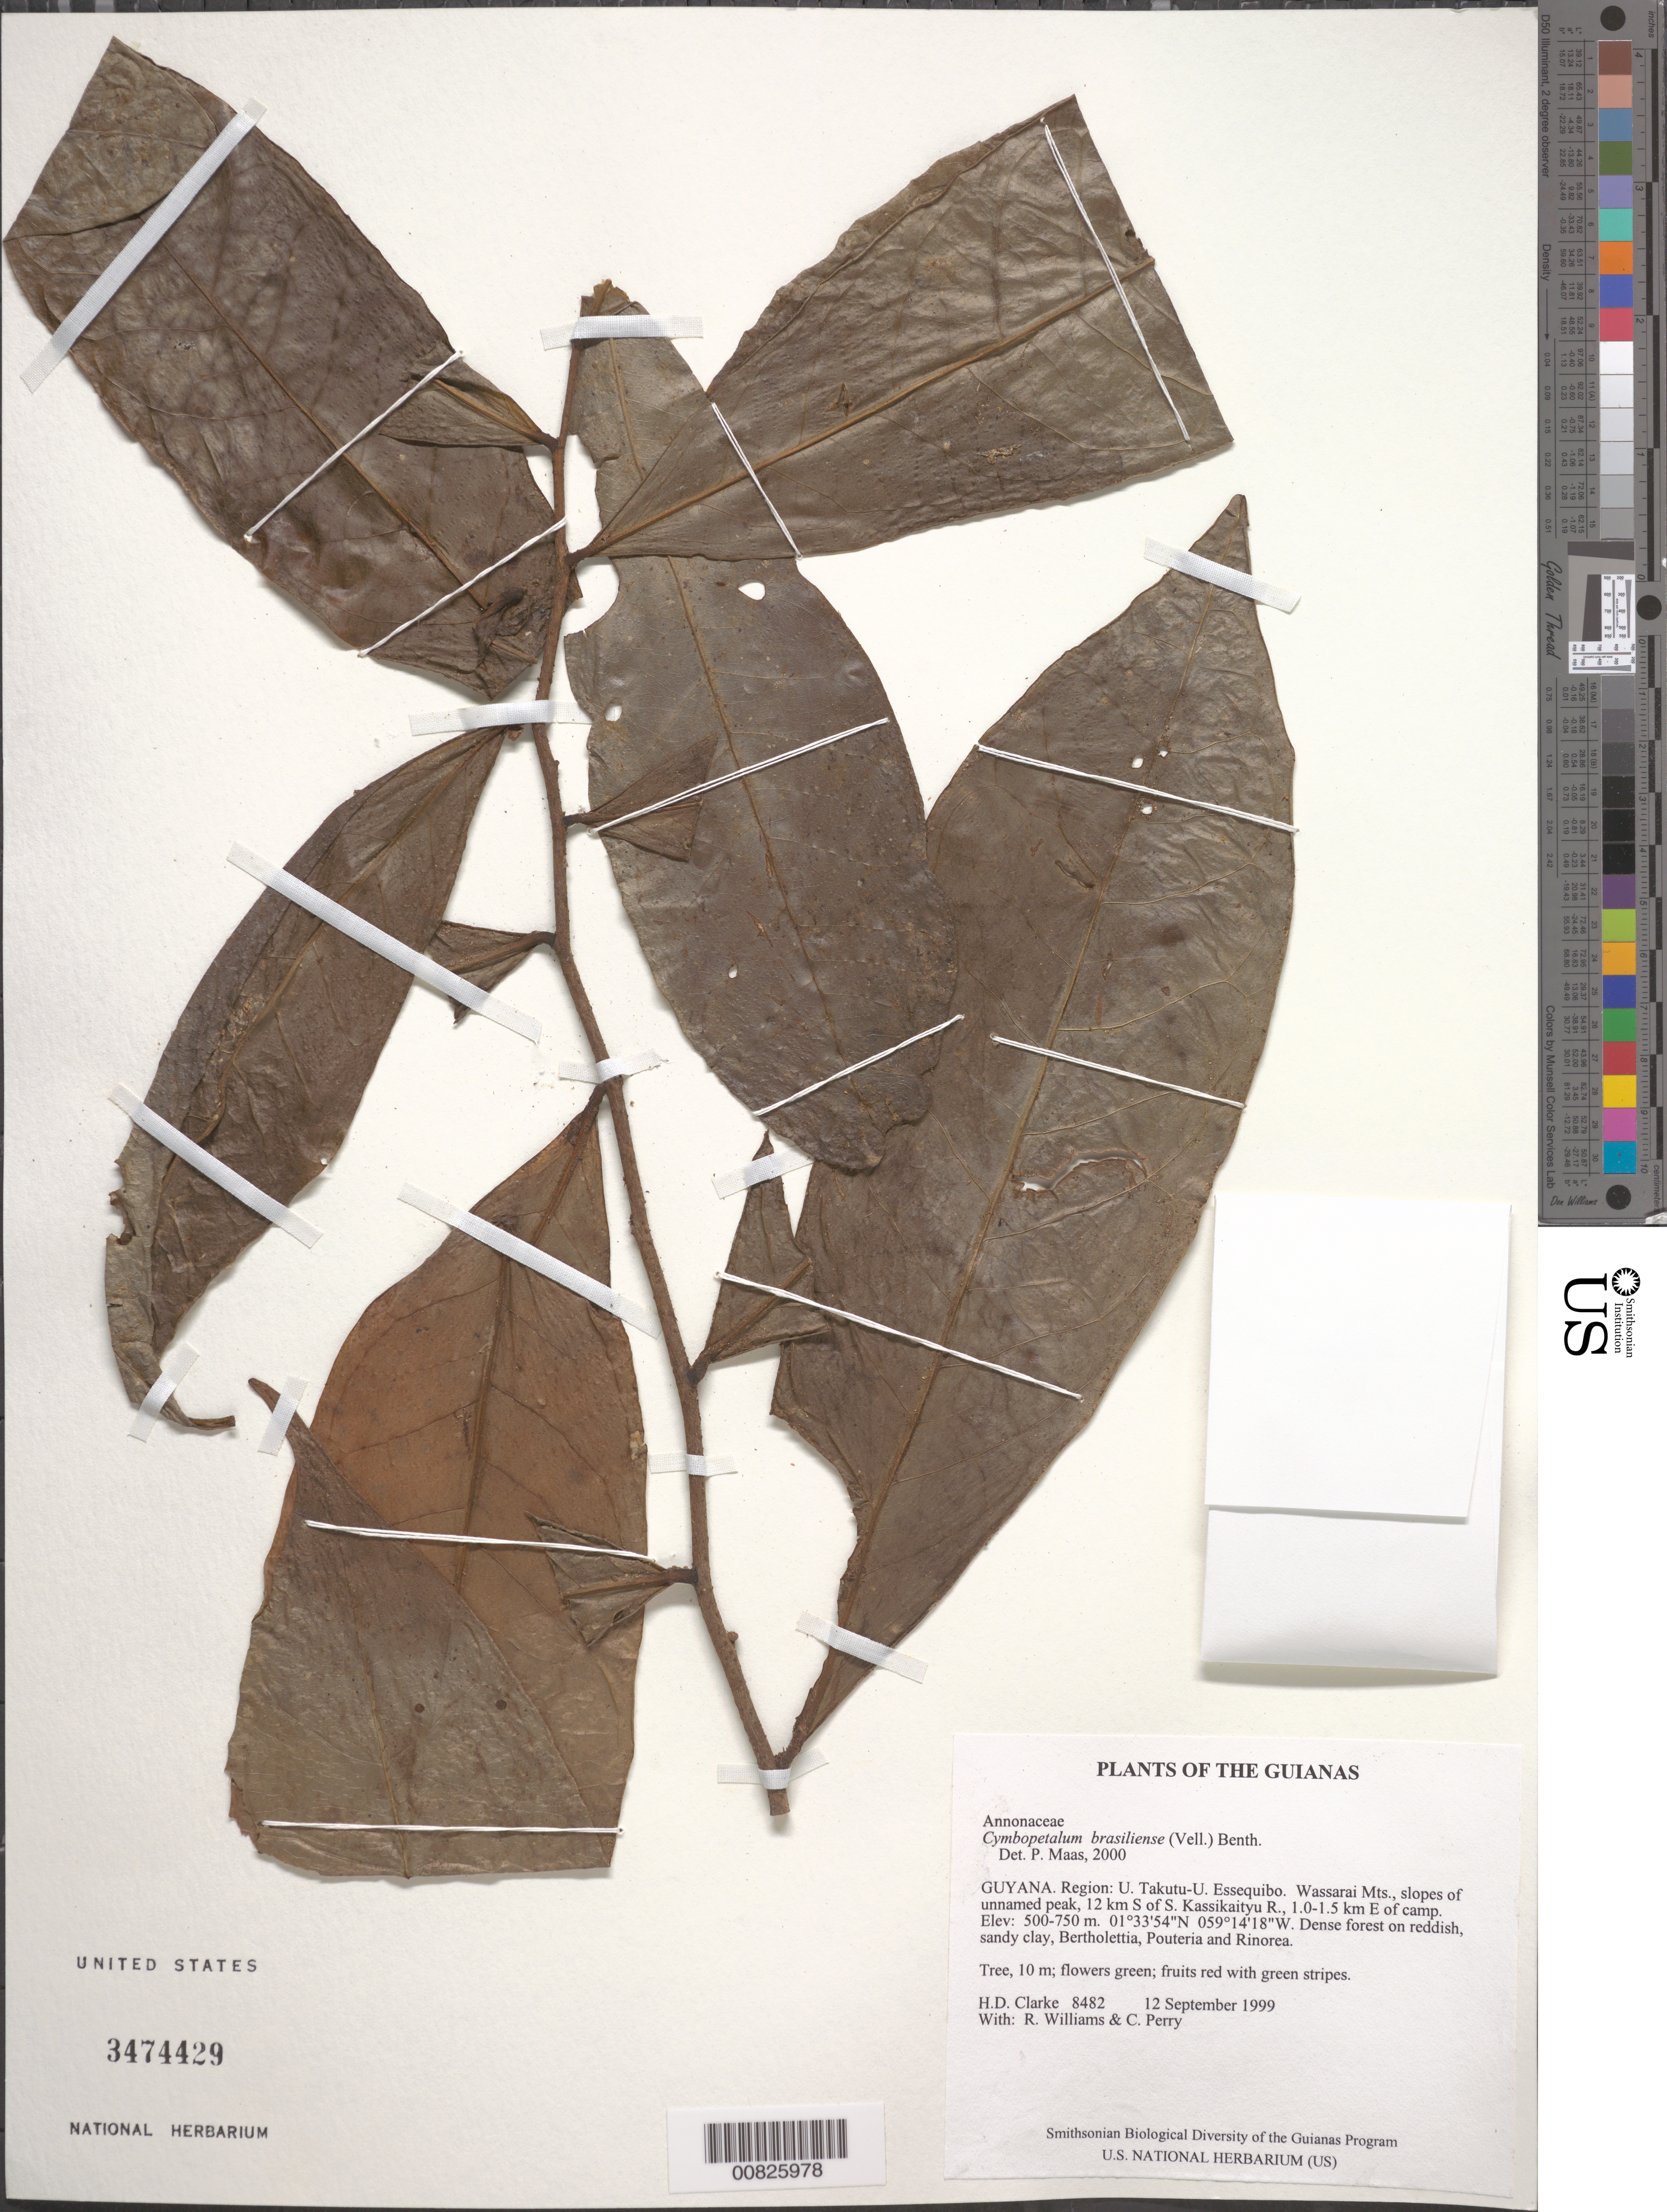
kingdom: Plantae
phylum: Tracheophyta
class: Magnoliopsida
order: Magnoliales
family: Annonaceae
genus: Cymbopetalum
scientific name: Cymbopetalum brasiliense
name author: (Vell.) Benth. ex Baill.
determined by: Maas, Paul J. M.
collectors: H. D. Clarke, R. Williams & C. Perry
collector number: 8482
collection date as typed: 12 September 1999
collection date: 1999-09-12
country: Guyana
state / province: U. Takutu-U. Essequibo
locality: Wassarai Mts., slopes of unnamed peak, 12 km S of S. Kassikaityu R., 1.0-1.5 km E of camp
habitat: Dense forest on reddish, sandy clay, Bertholettia, Pouteria and Rinorea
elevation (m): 500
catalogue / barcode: US 3474429